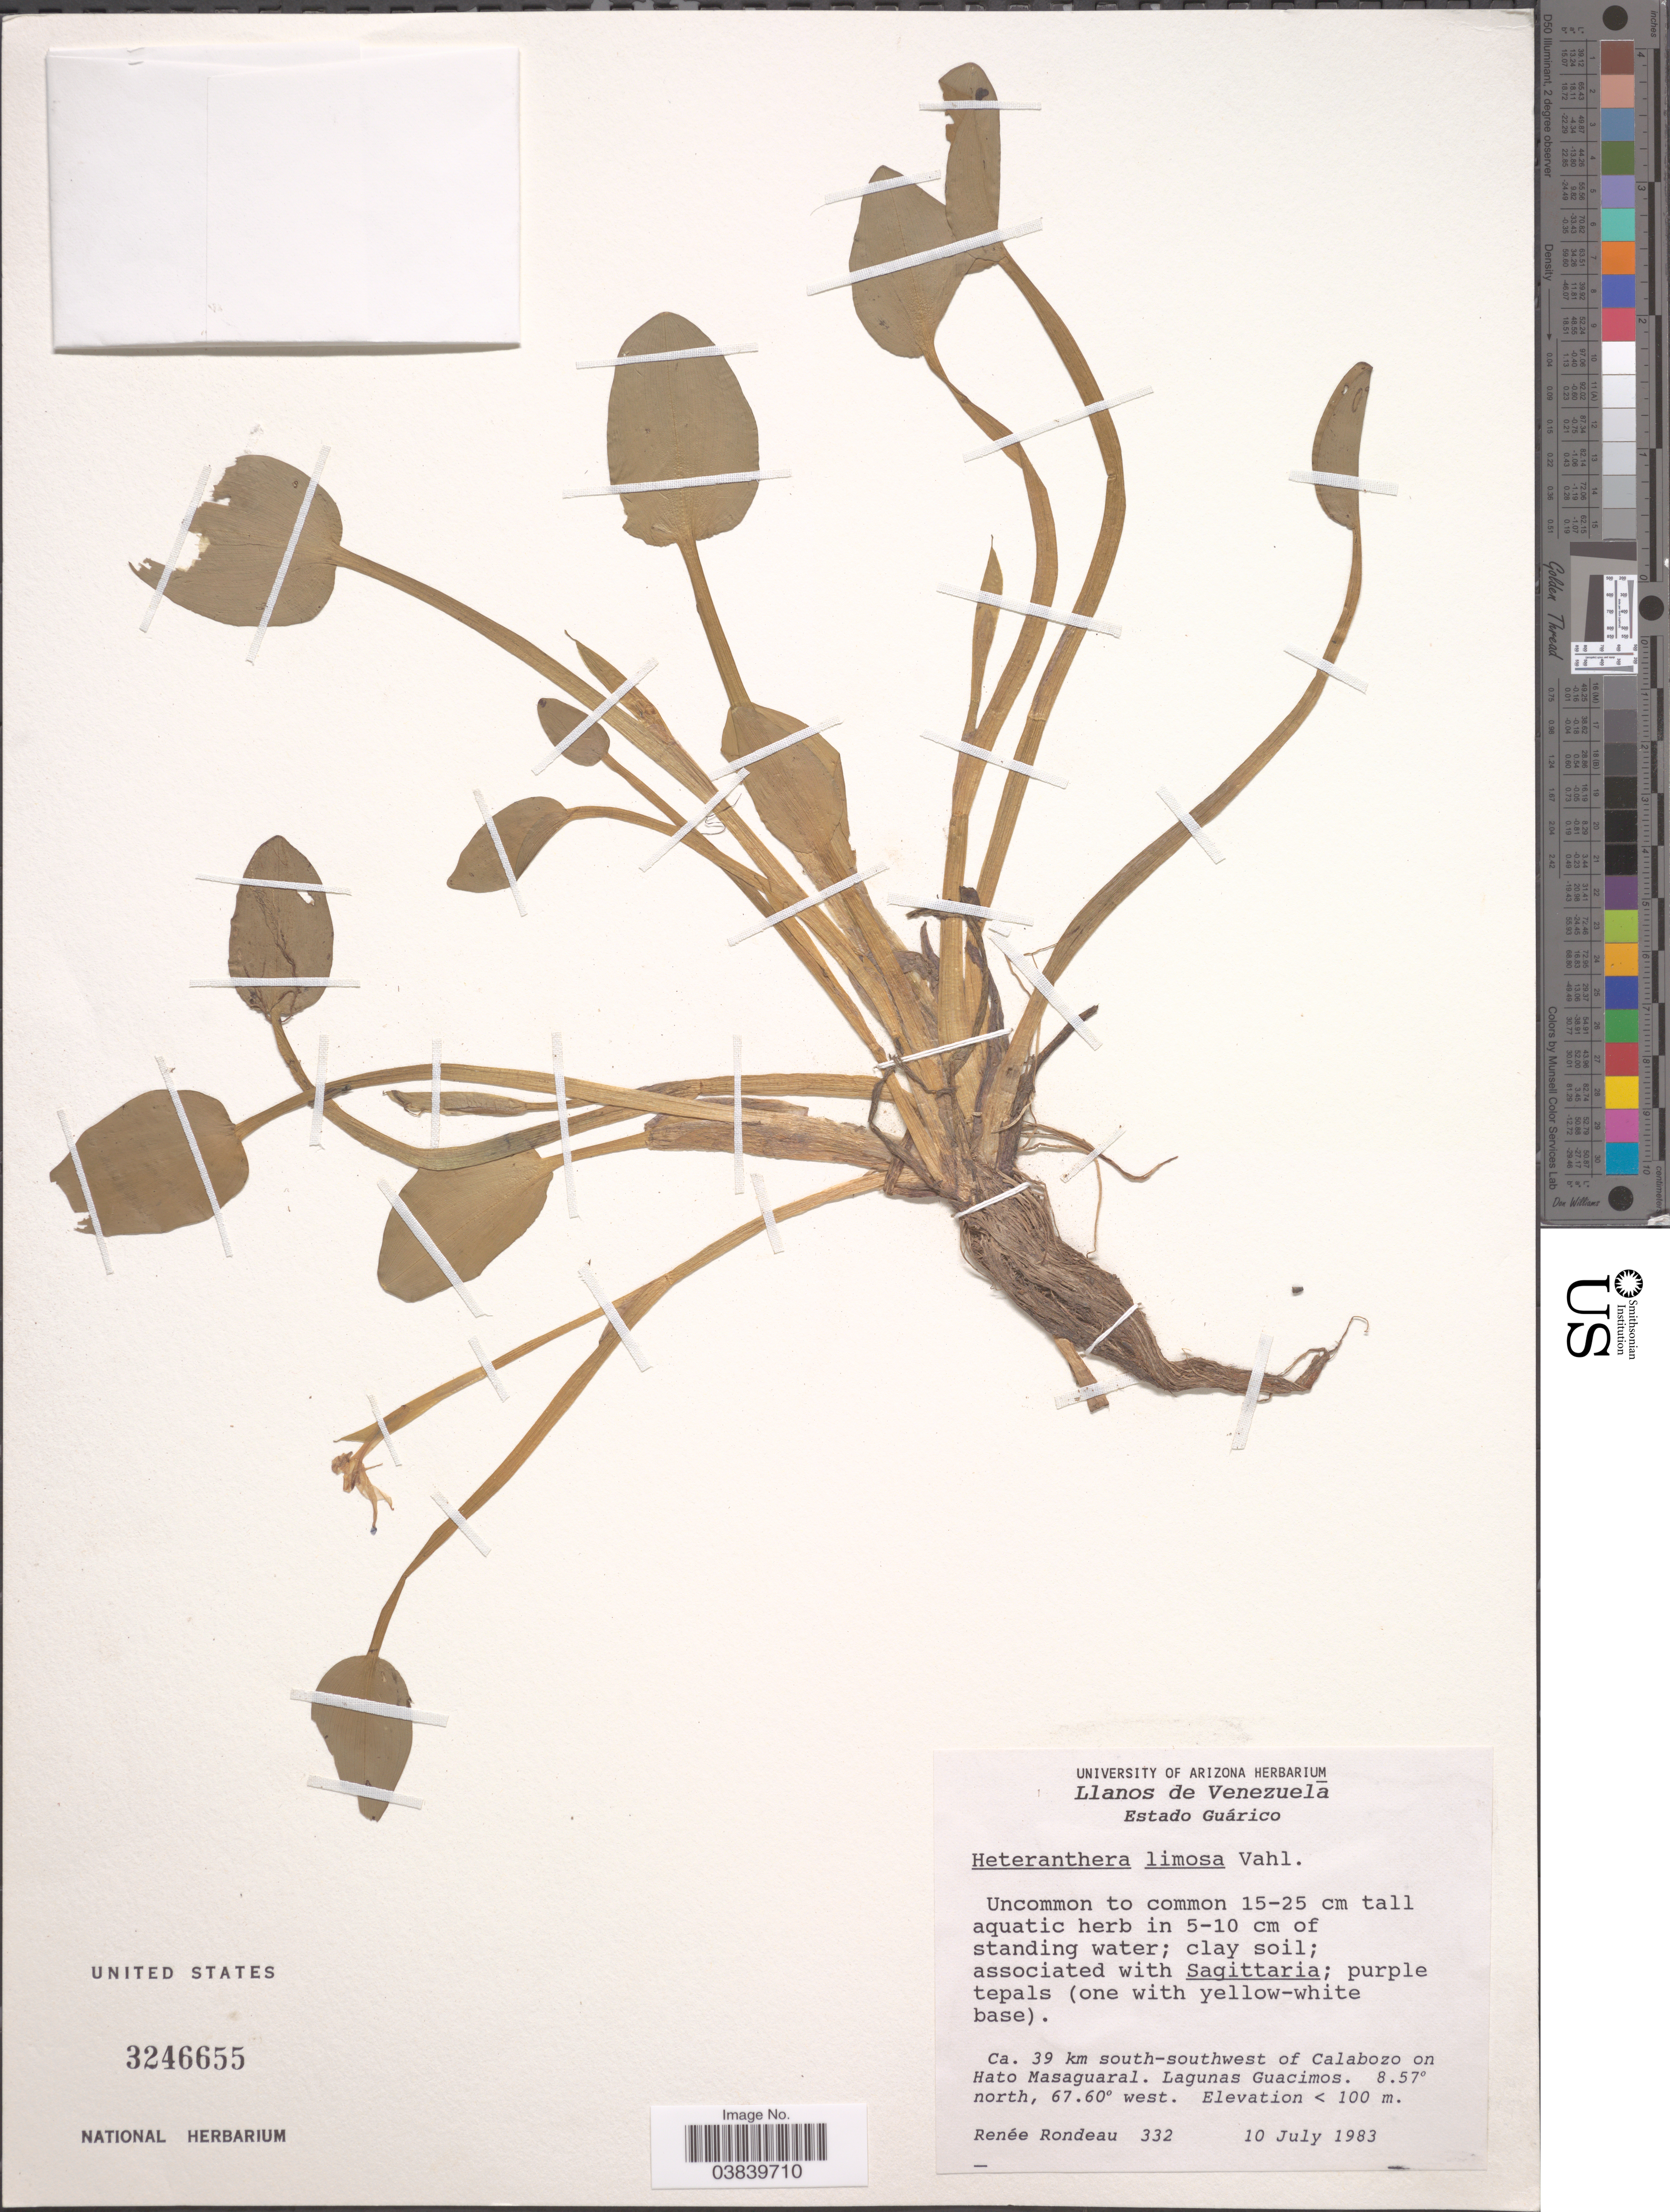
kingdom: Plantae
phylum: Tracheophyta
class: Liliopsida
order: Commelinales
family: Pontederiaceae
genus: Heteranthera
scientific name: Heteranthera limosa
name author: (Sw.) Willd.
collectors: R. Rondeau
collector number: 332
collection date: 1983-07-10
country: Venezuela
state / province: Guarico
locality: Ca. 39 km south-southwest of Calabozo on Hato Masaguaral. Lagunas Guacimos.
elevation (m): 100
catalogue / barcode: US 3246655